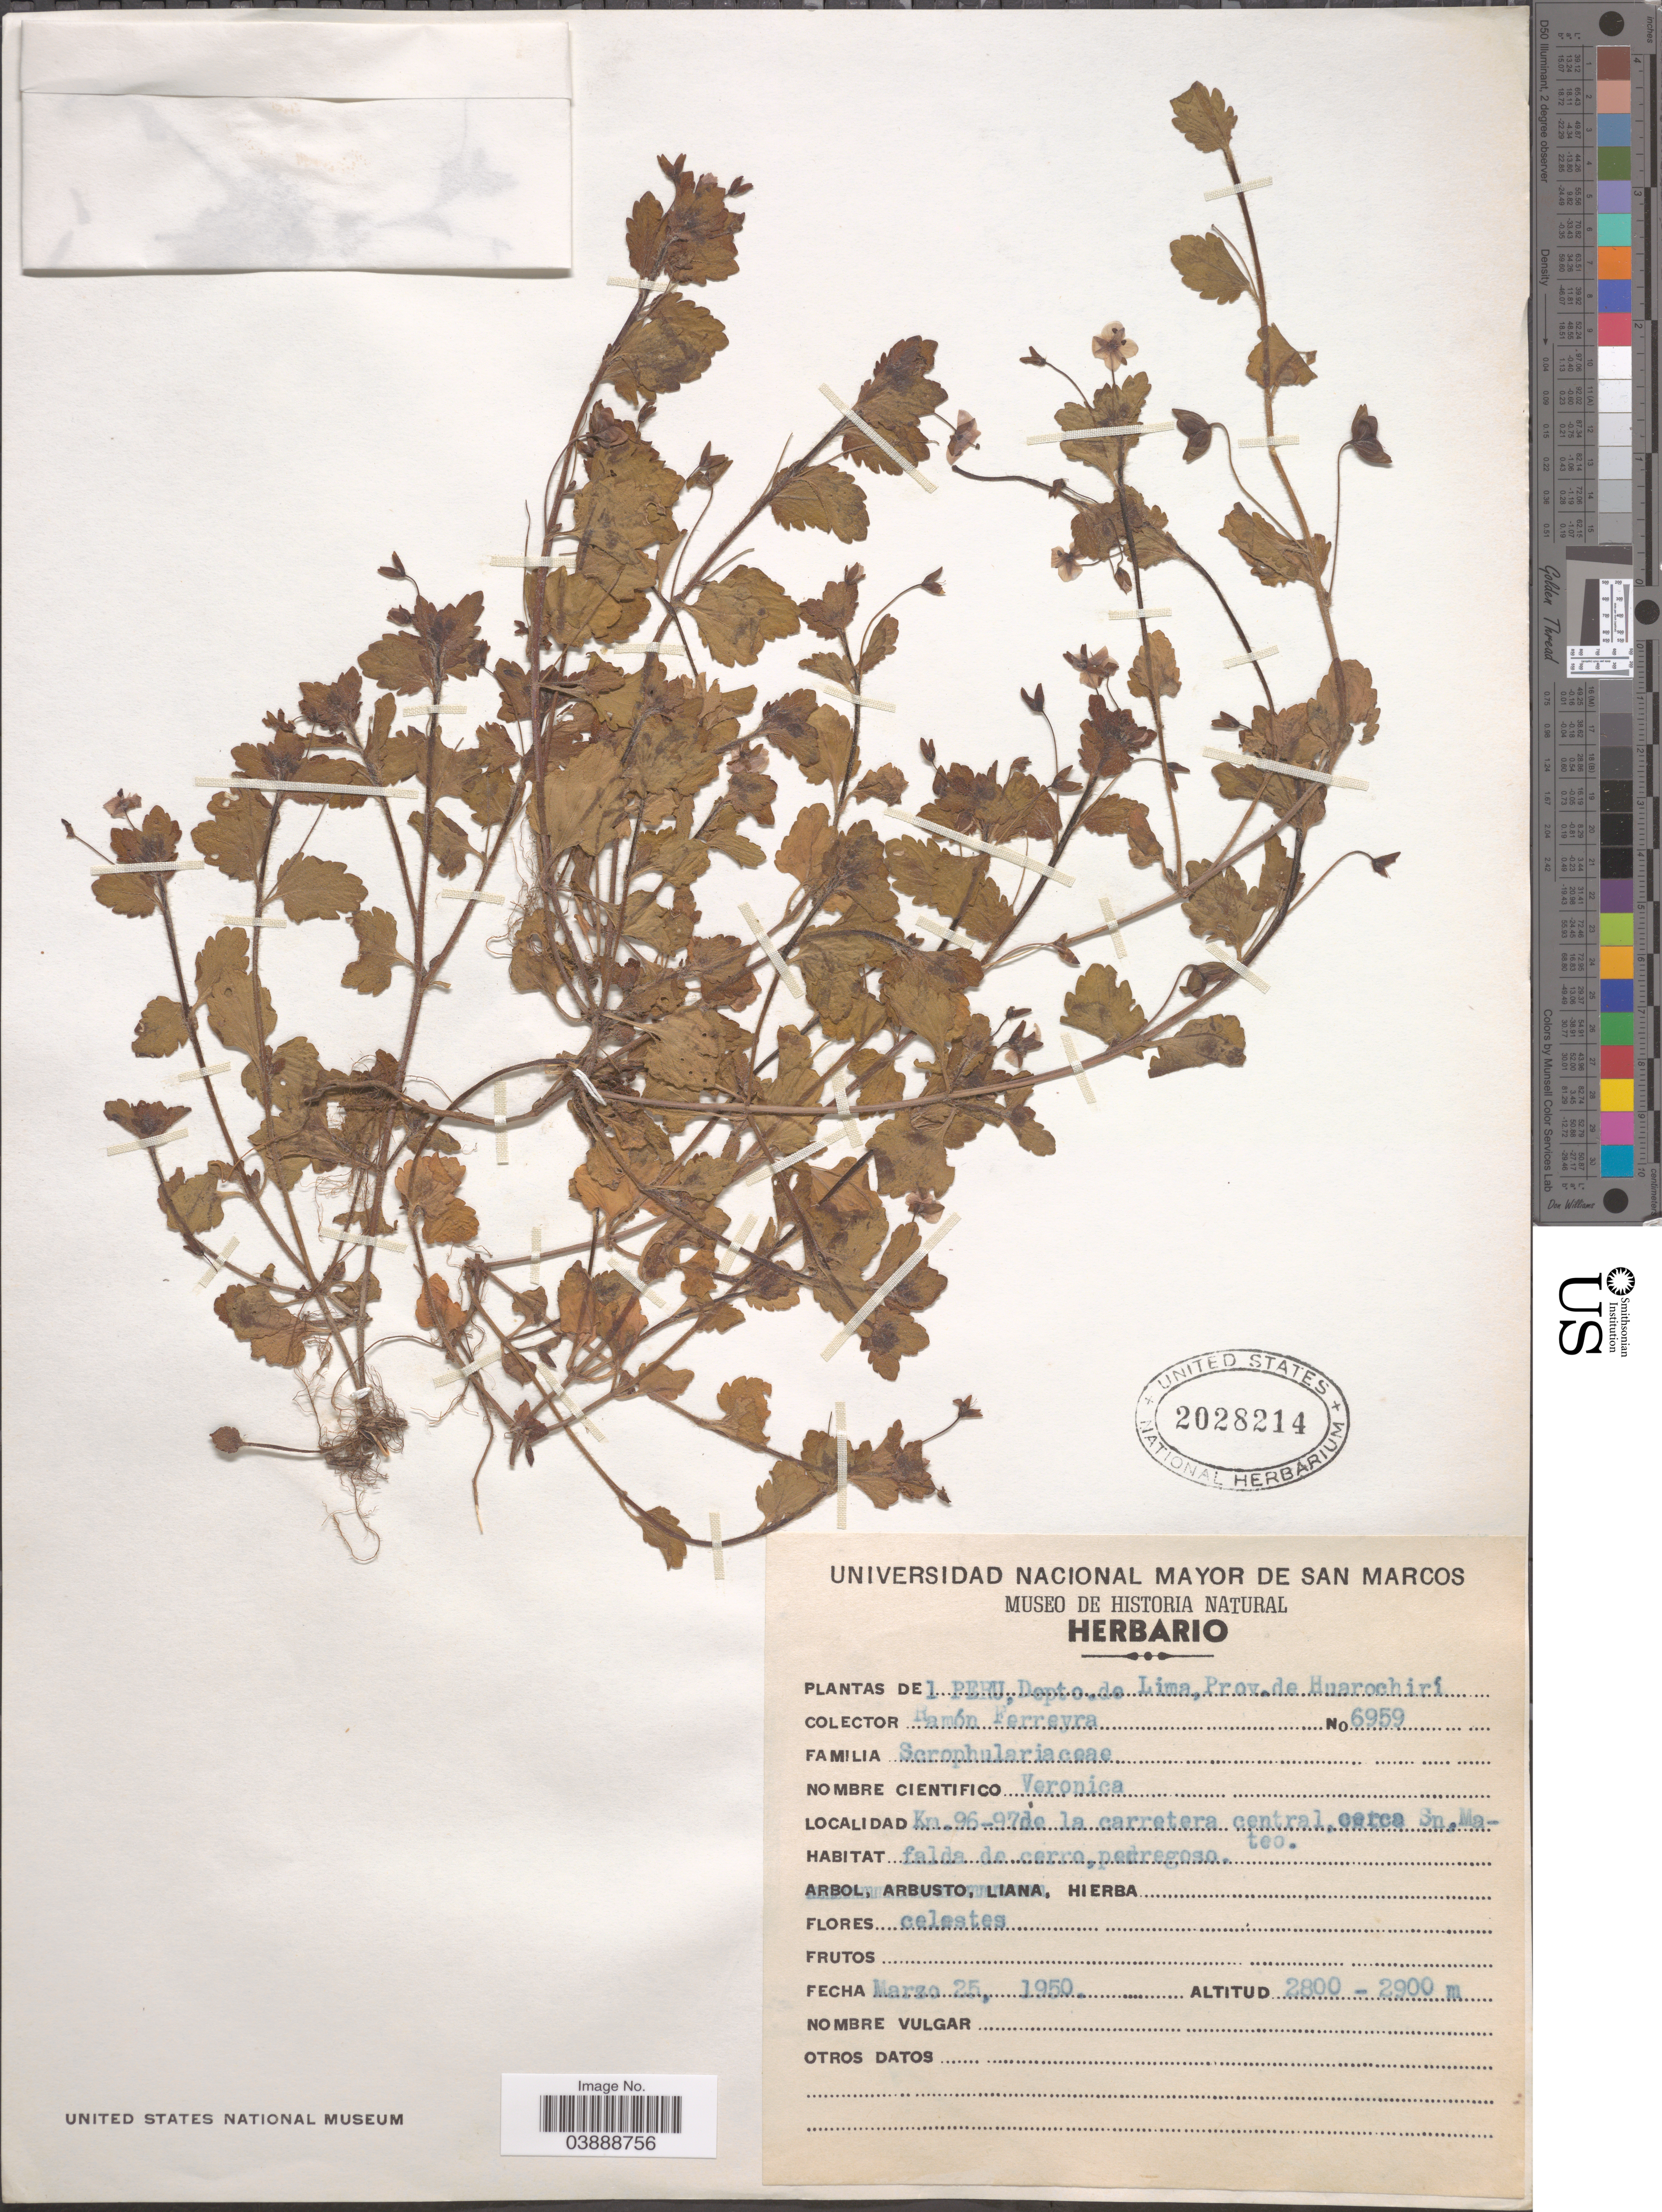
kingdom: Plantae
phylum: Tracheophyta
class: Magnoliopsida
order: Lamiales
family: Plantaginaceae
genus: Veronica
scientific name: Veronica persica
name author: Poir.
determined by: Albach, Dirk C.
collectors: R. A. Ferreyra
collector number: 6959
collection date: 1950-03-25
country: Peru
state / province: Lima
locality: Depto. de Lima. Prov. de Huarochirí. Km. 96-97de la carretera central, cerca Sn. Mafalda de cerra, pedregoso.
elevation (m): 2800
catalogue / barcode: US 2028214